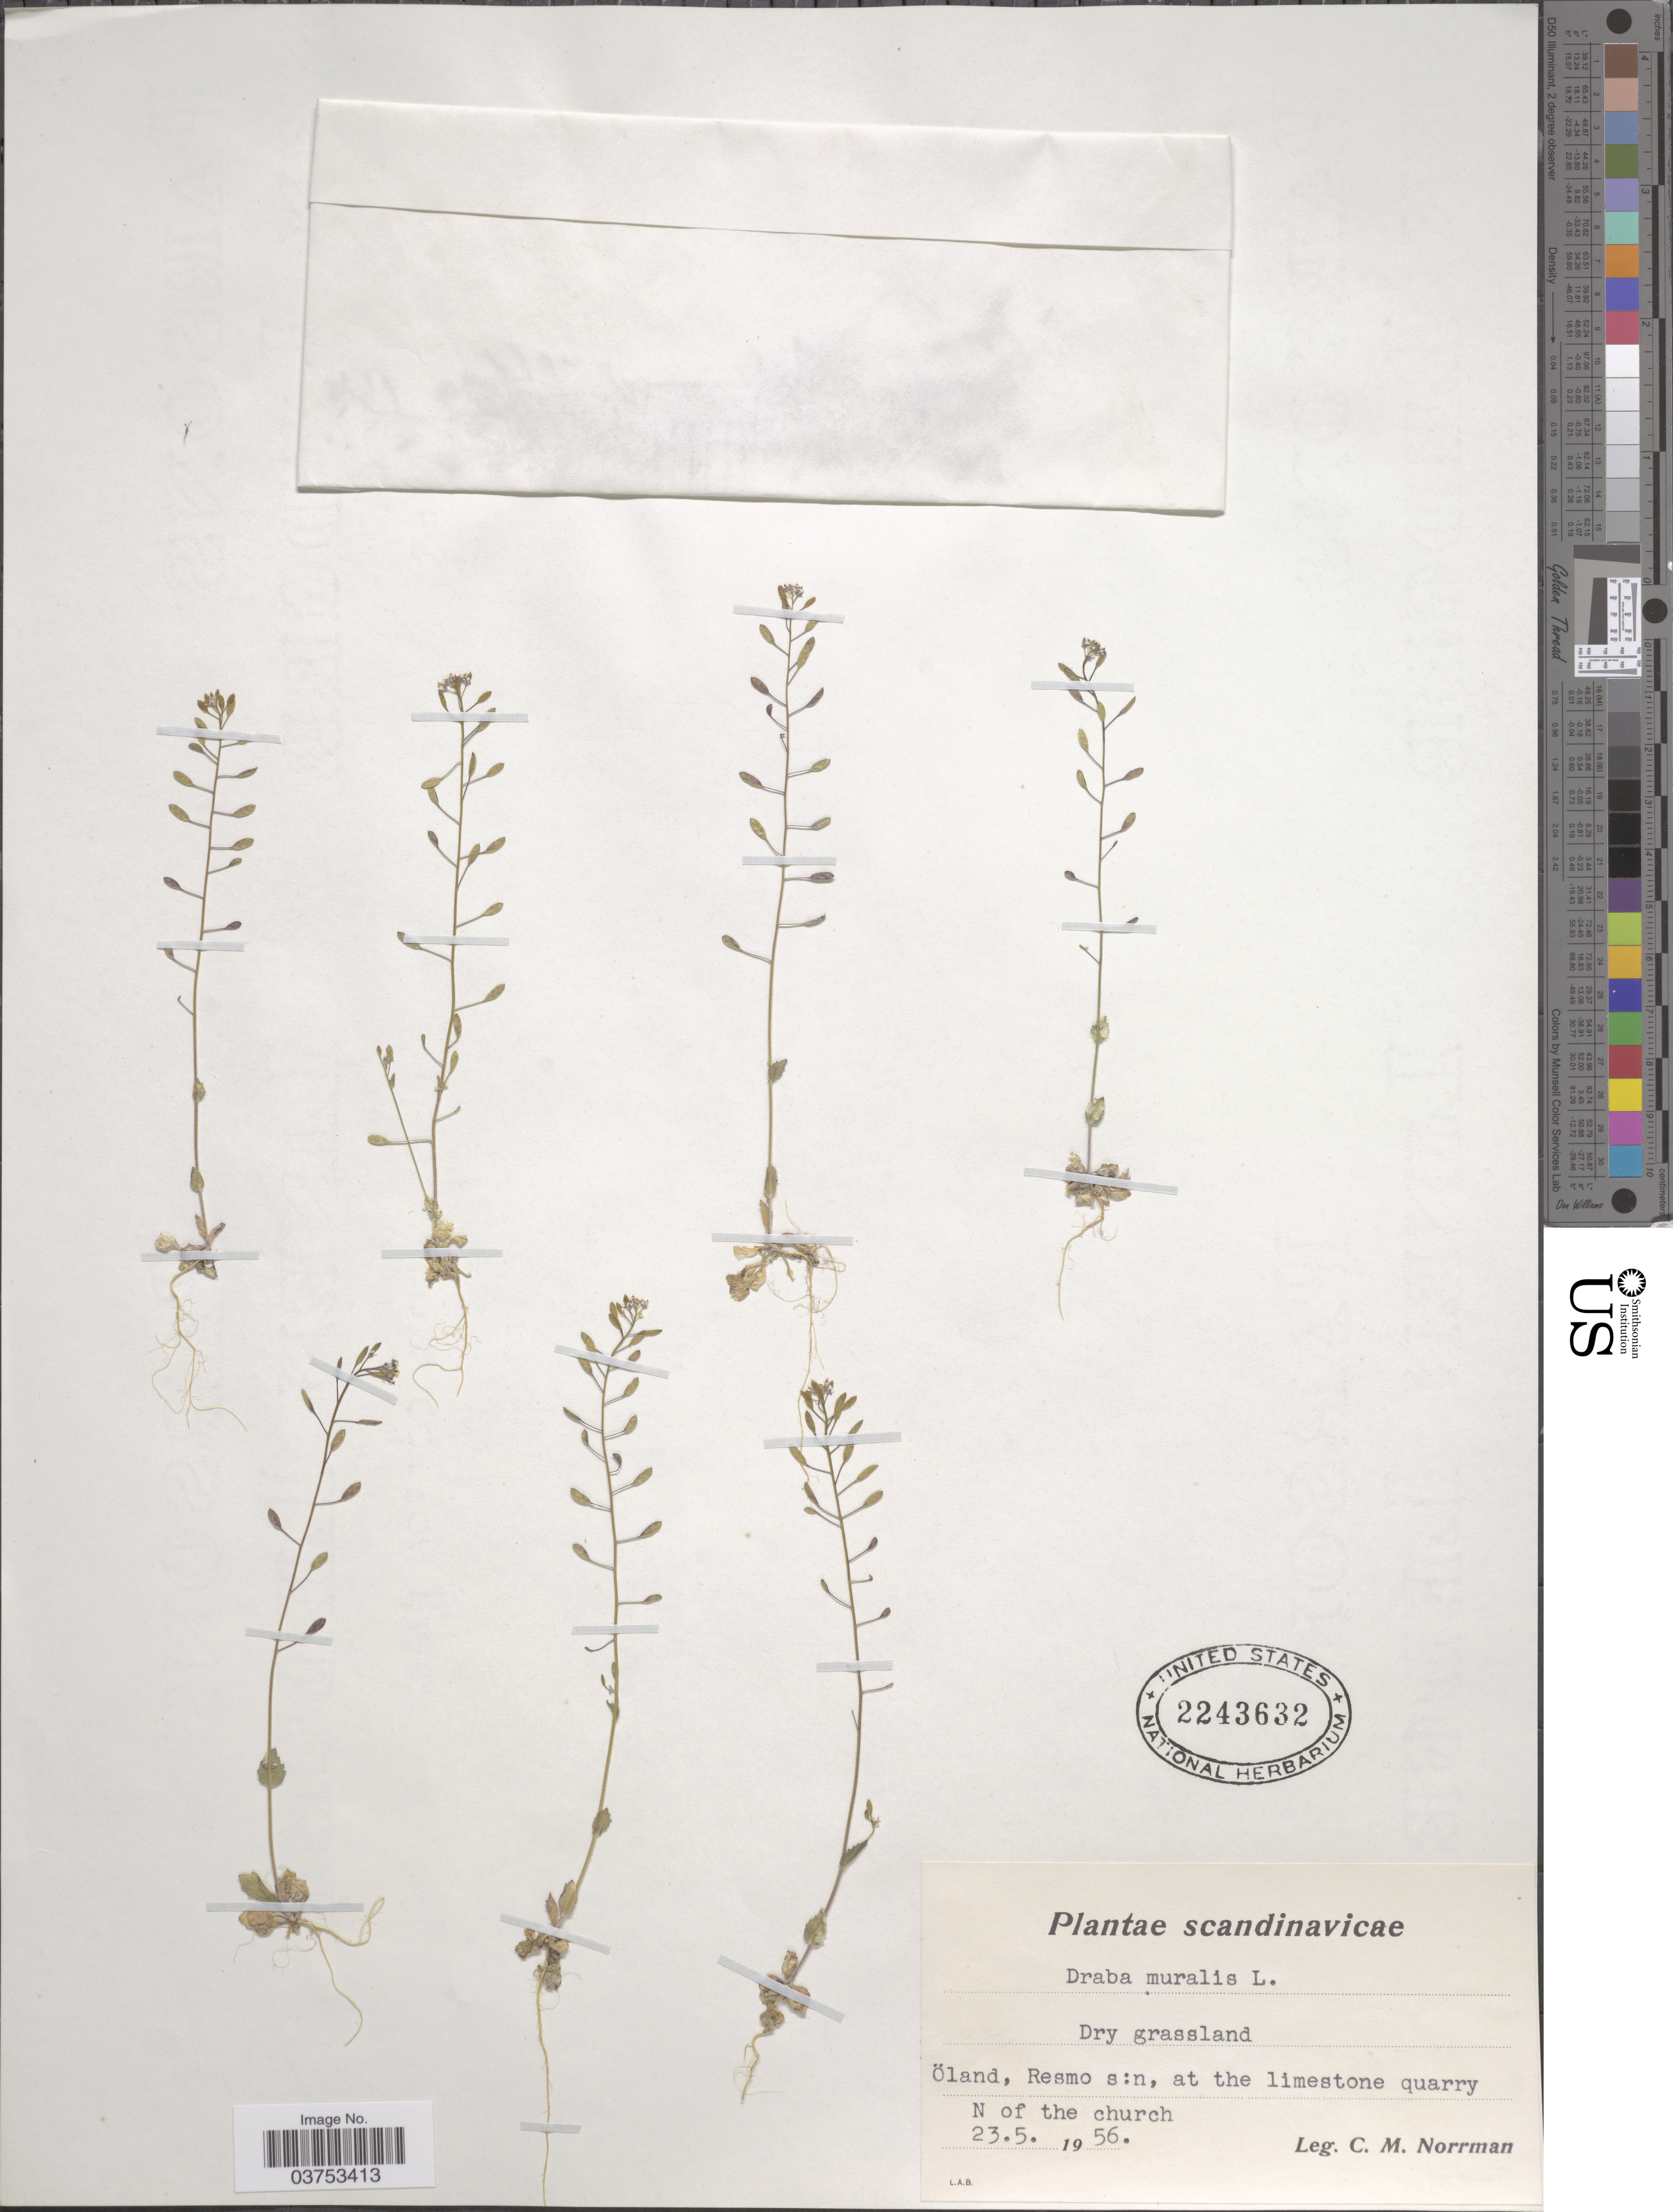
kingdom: Plantae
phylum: Tracheophyta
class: Magnoliopsida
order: Brassicales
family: Brassicaceae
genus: Draba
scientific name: Draba muralis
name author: L.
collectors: C. Norrman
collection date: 1956-05-23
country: Sweden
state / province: Kalmar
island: Oland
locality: Scandinavicae. Öland, Resmo s:n, at the limestone quarry N of the church.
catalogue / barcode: US 2243632